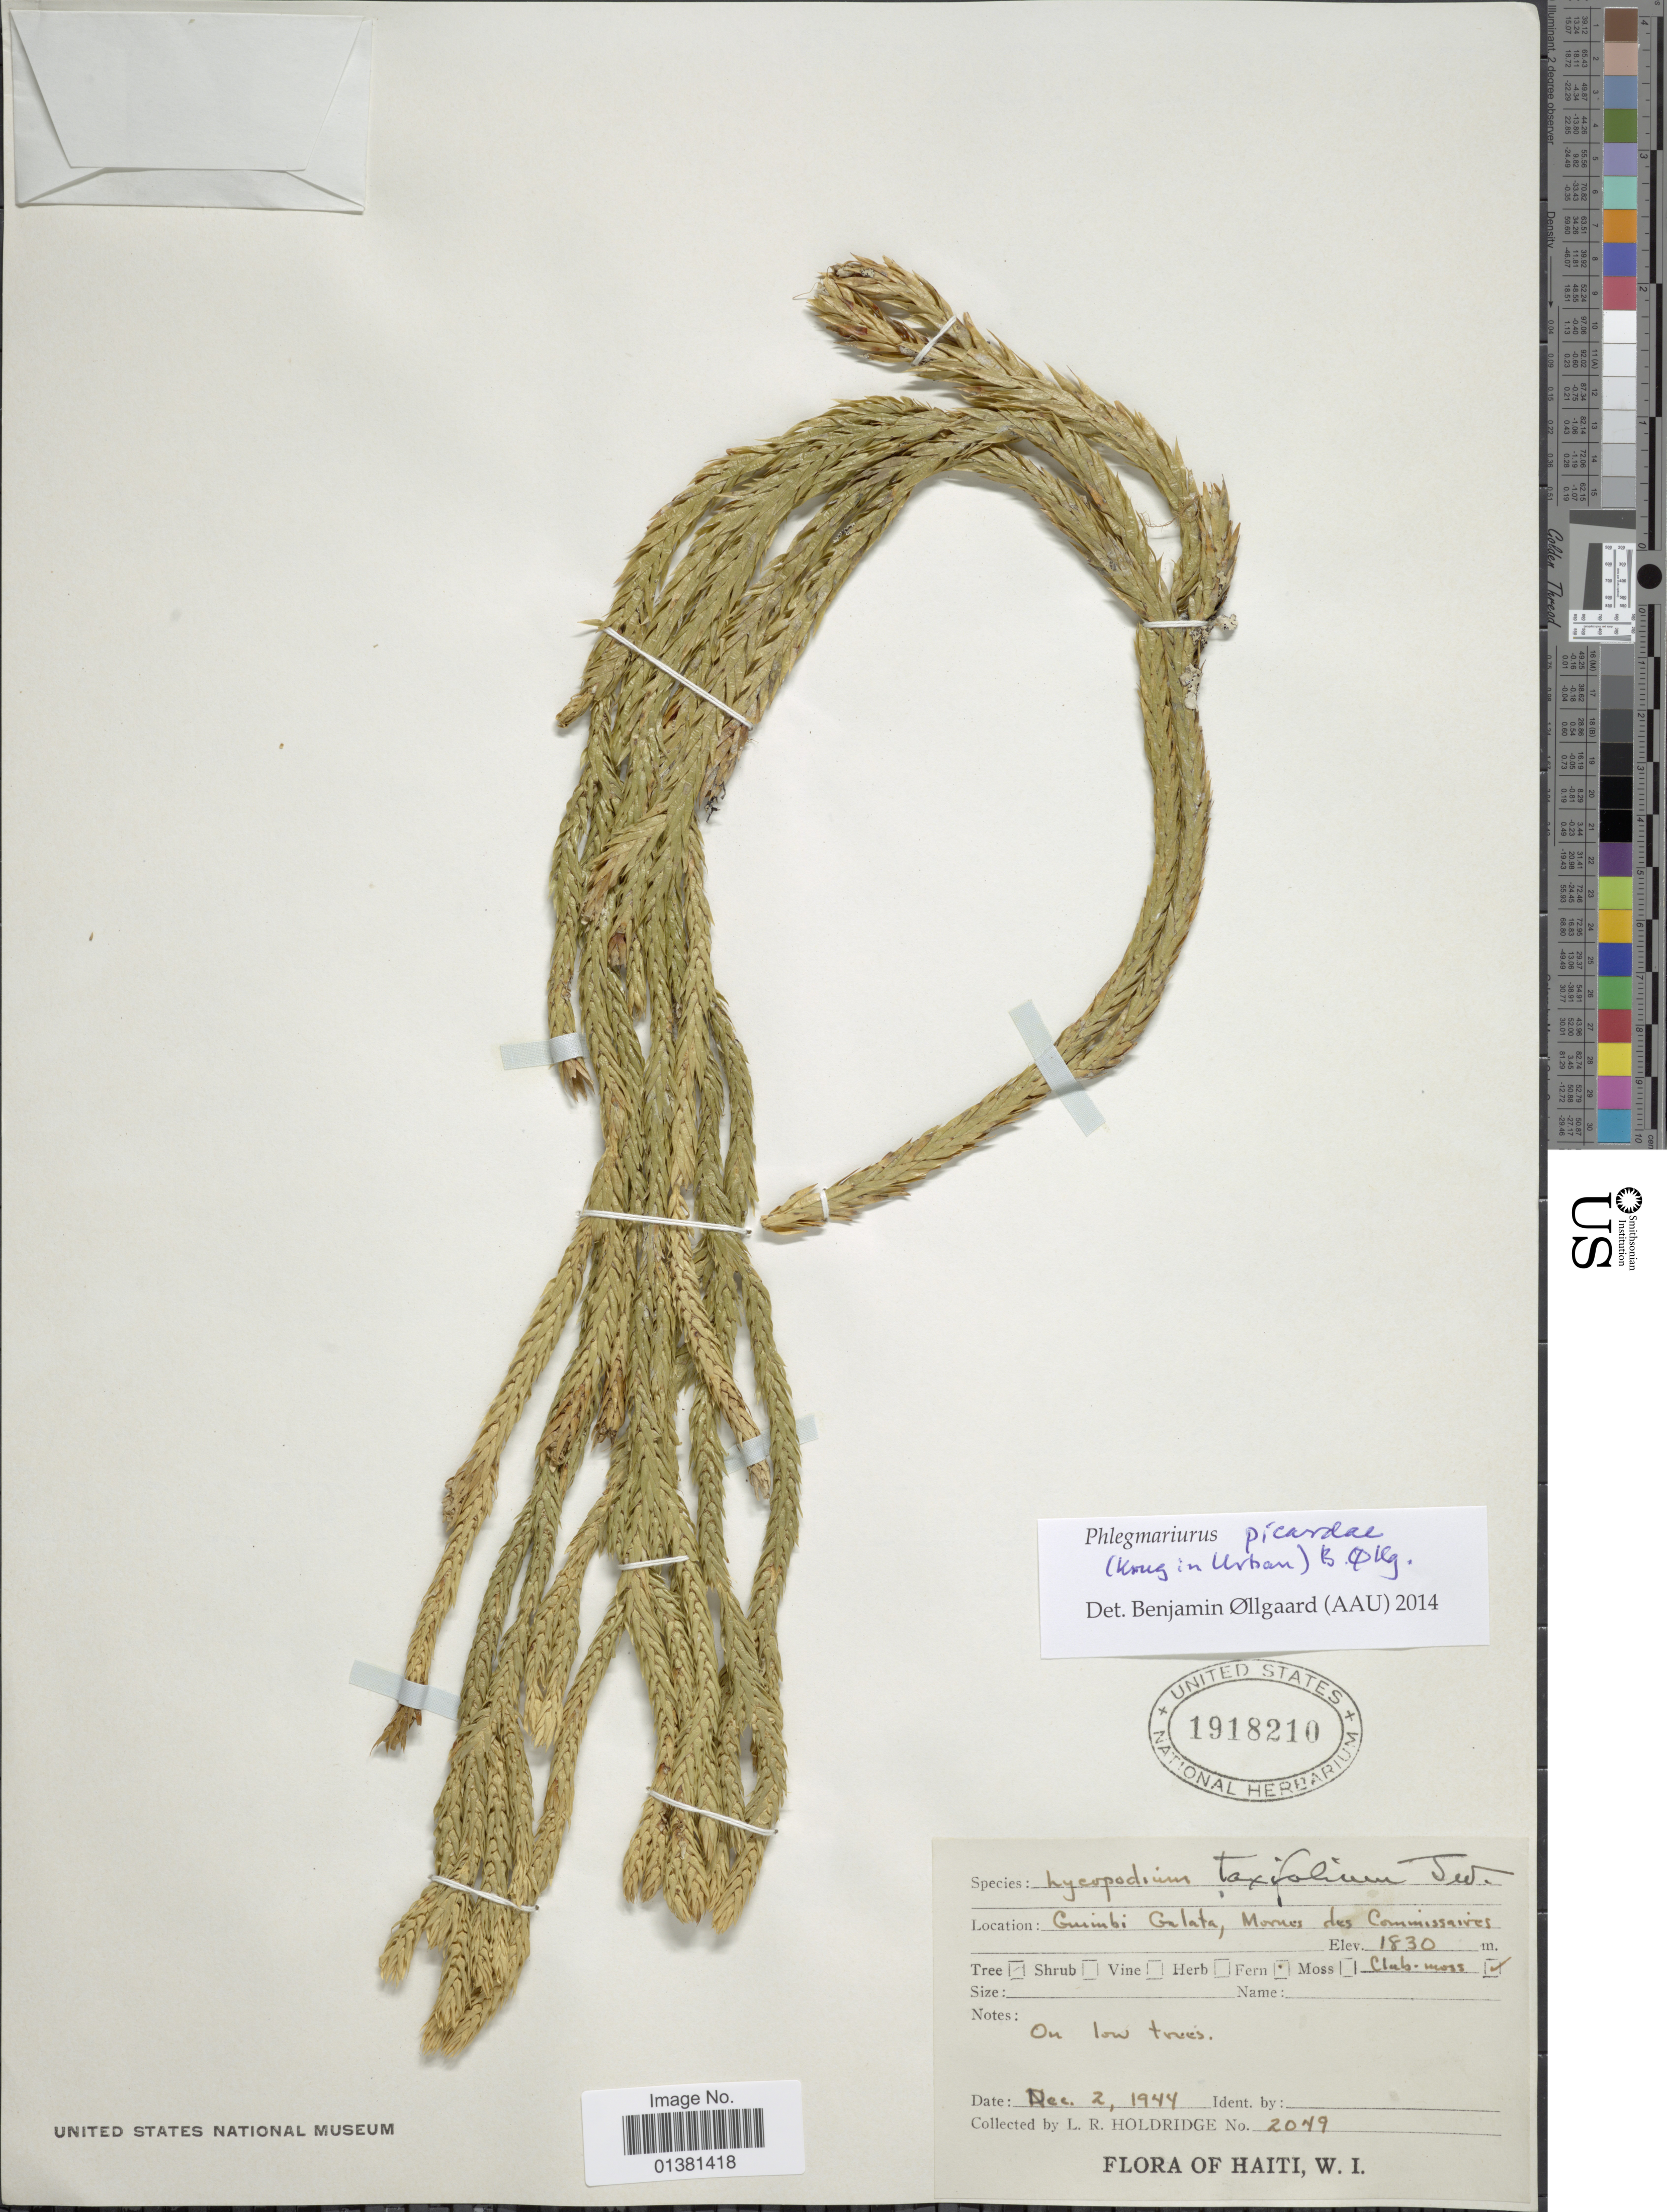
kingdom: Plantae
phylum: Tracheophyta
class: Lycopodiopsida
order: Lycopodiales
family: Lycopodiaceae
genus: Phlegmariurus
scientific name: Phlegmariurus picardae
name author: (Christ ex Krug) B. Øllg.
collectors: L. Holdridge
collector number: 2049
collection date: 1944-12-02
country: Haiti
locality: Guimbi Galata, Mornes des Commissaires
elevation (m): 1830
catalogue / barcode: US 1918210